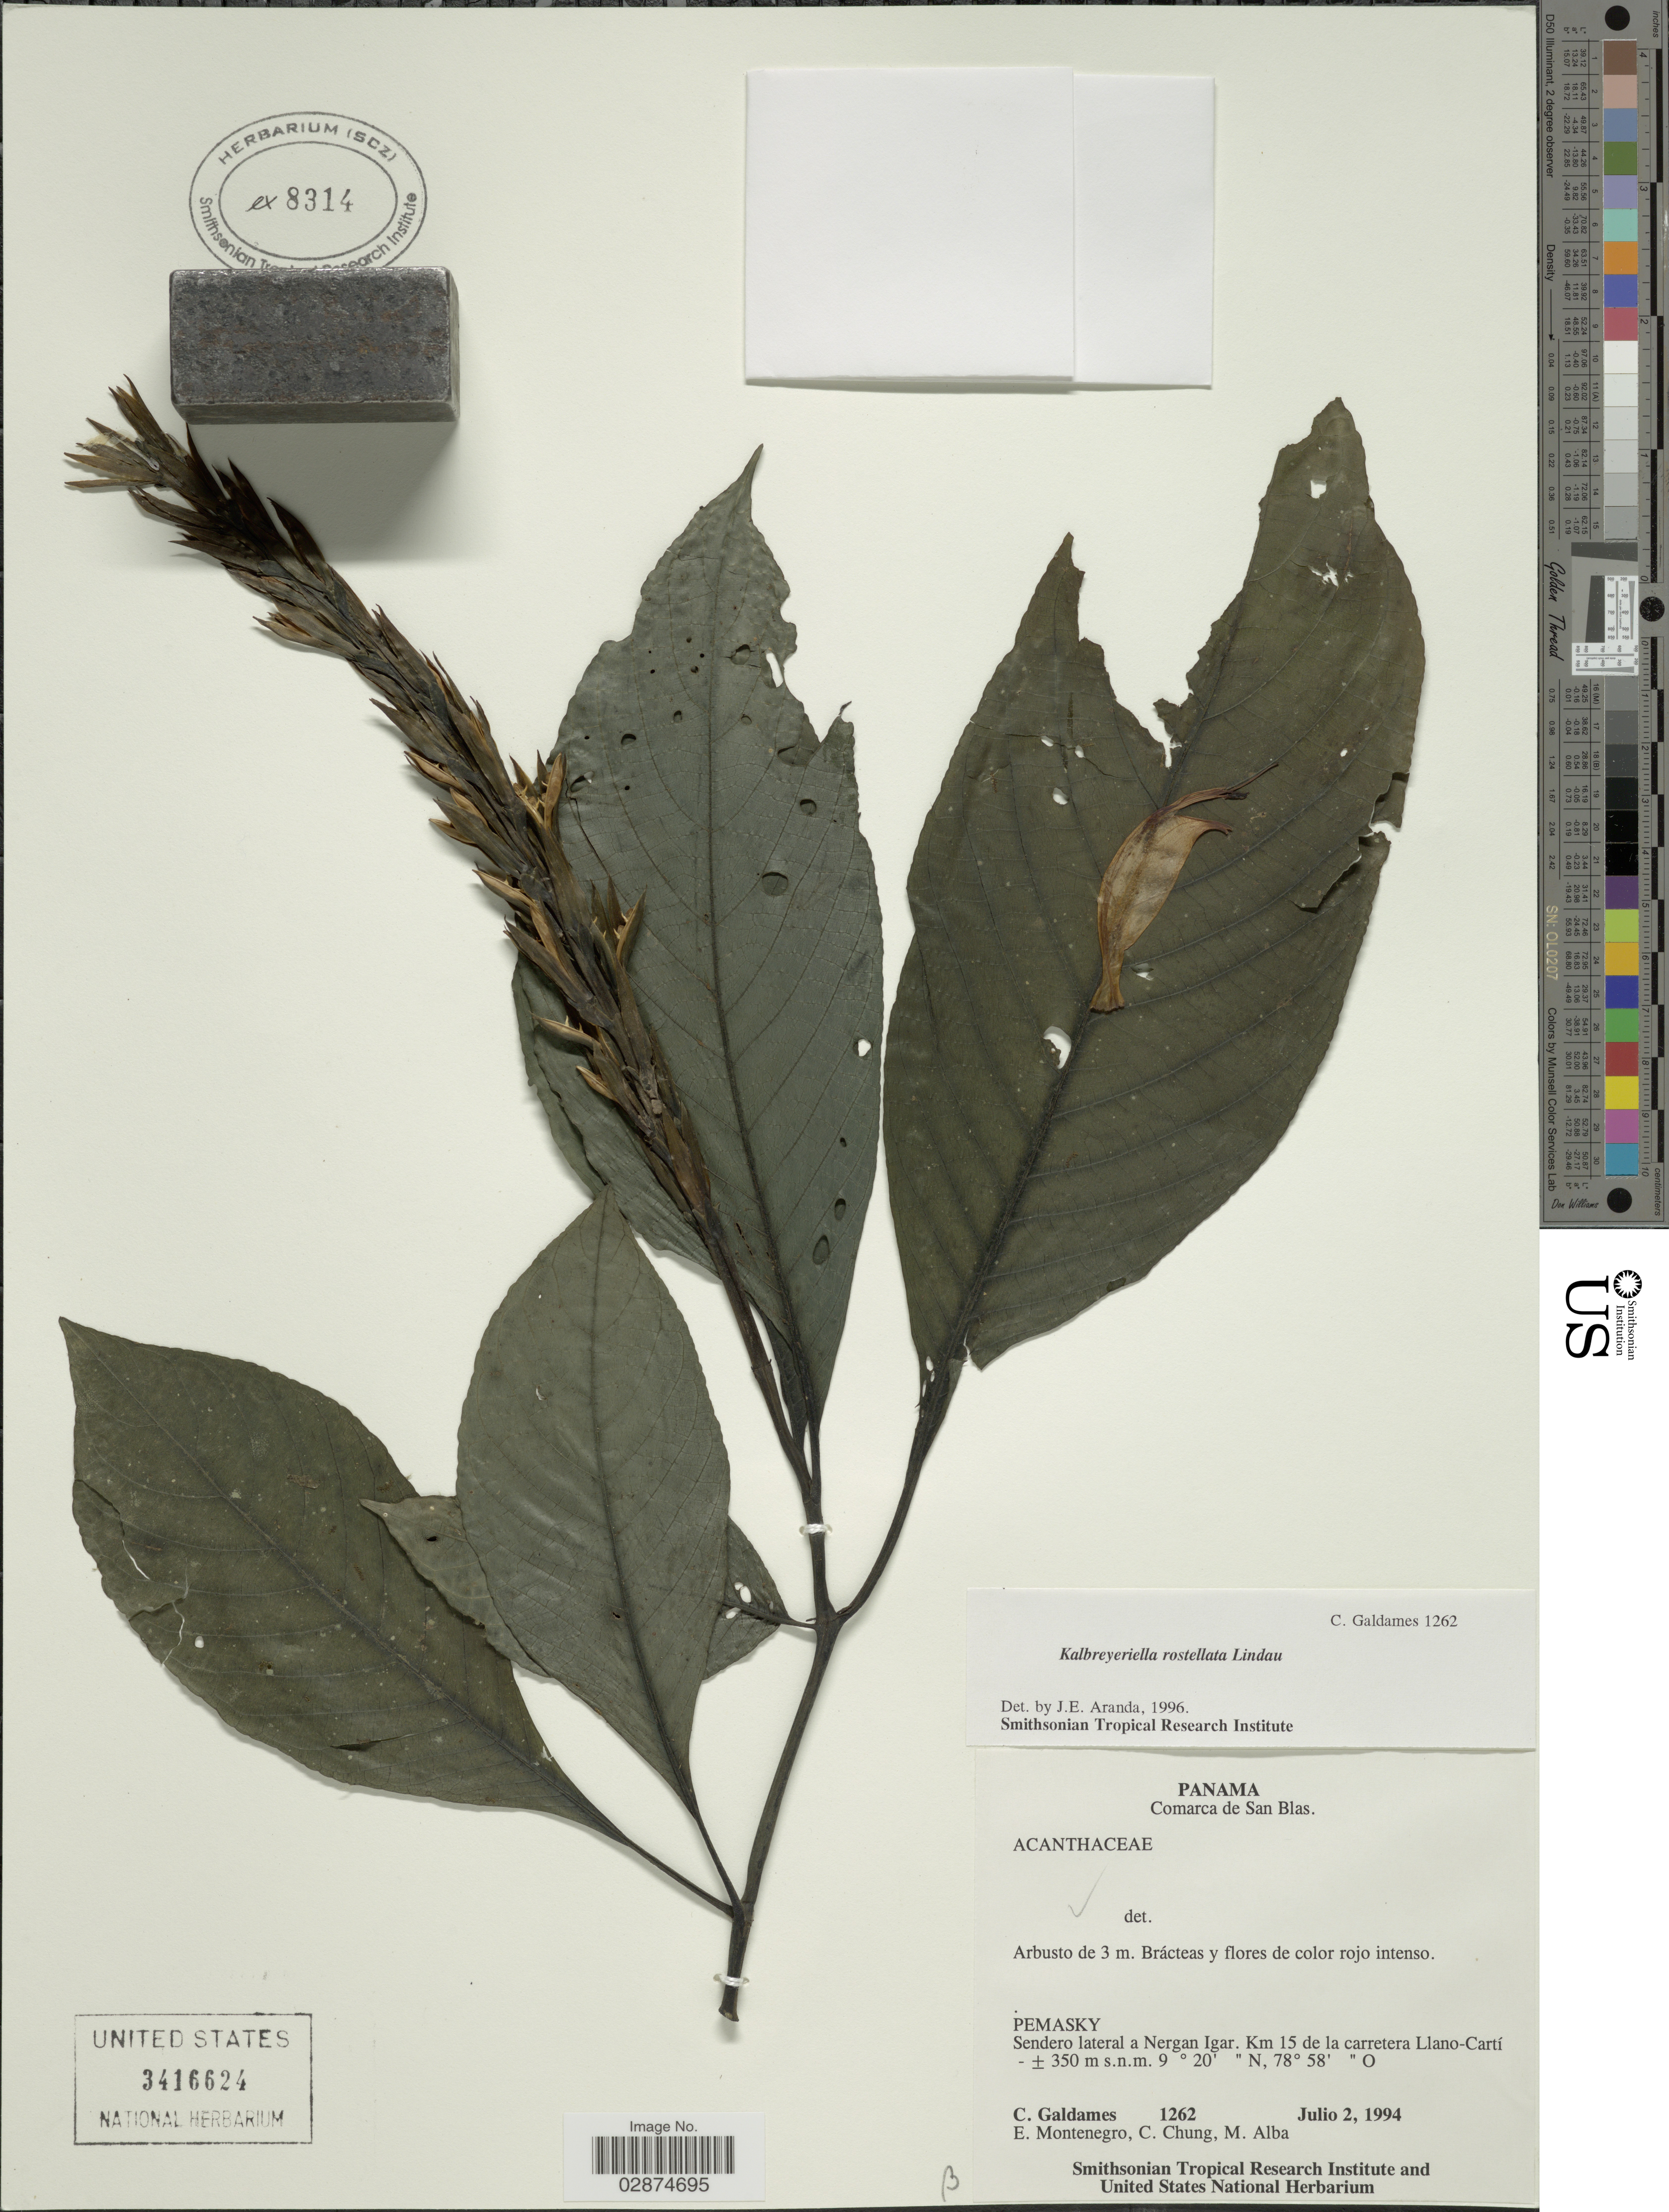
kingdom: Plantae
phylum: Tracheophyta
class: Magnoliopsida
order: Lamiales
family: Acanthaceae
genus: Kalbreyeriella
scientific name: Kalbreyeriella rostellata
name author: Lindau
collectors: C. Galdames, E. Montenegro, C. Chung & M. Alba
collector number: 1262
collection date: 1994-07-02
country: Panama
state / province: Kuna Yala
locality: Comarca de San Blas. Pemasky. Sendero lateral a Nergan Igar. Km 15 de la carretera Llano-Cartí.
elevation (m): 350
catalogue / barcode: US 3416624